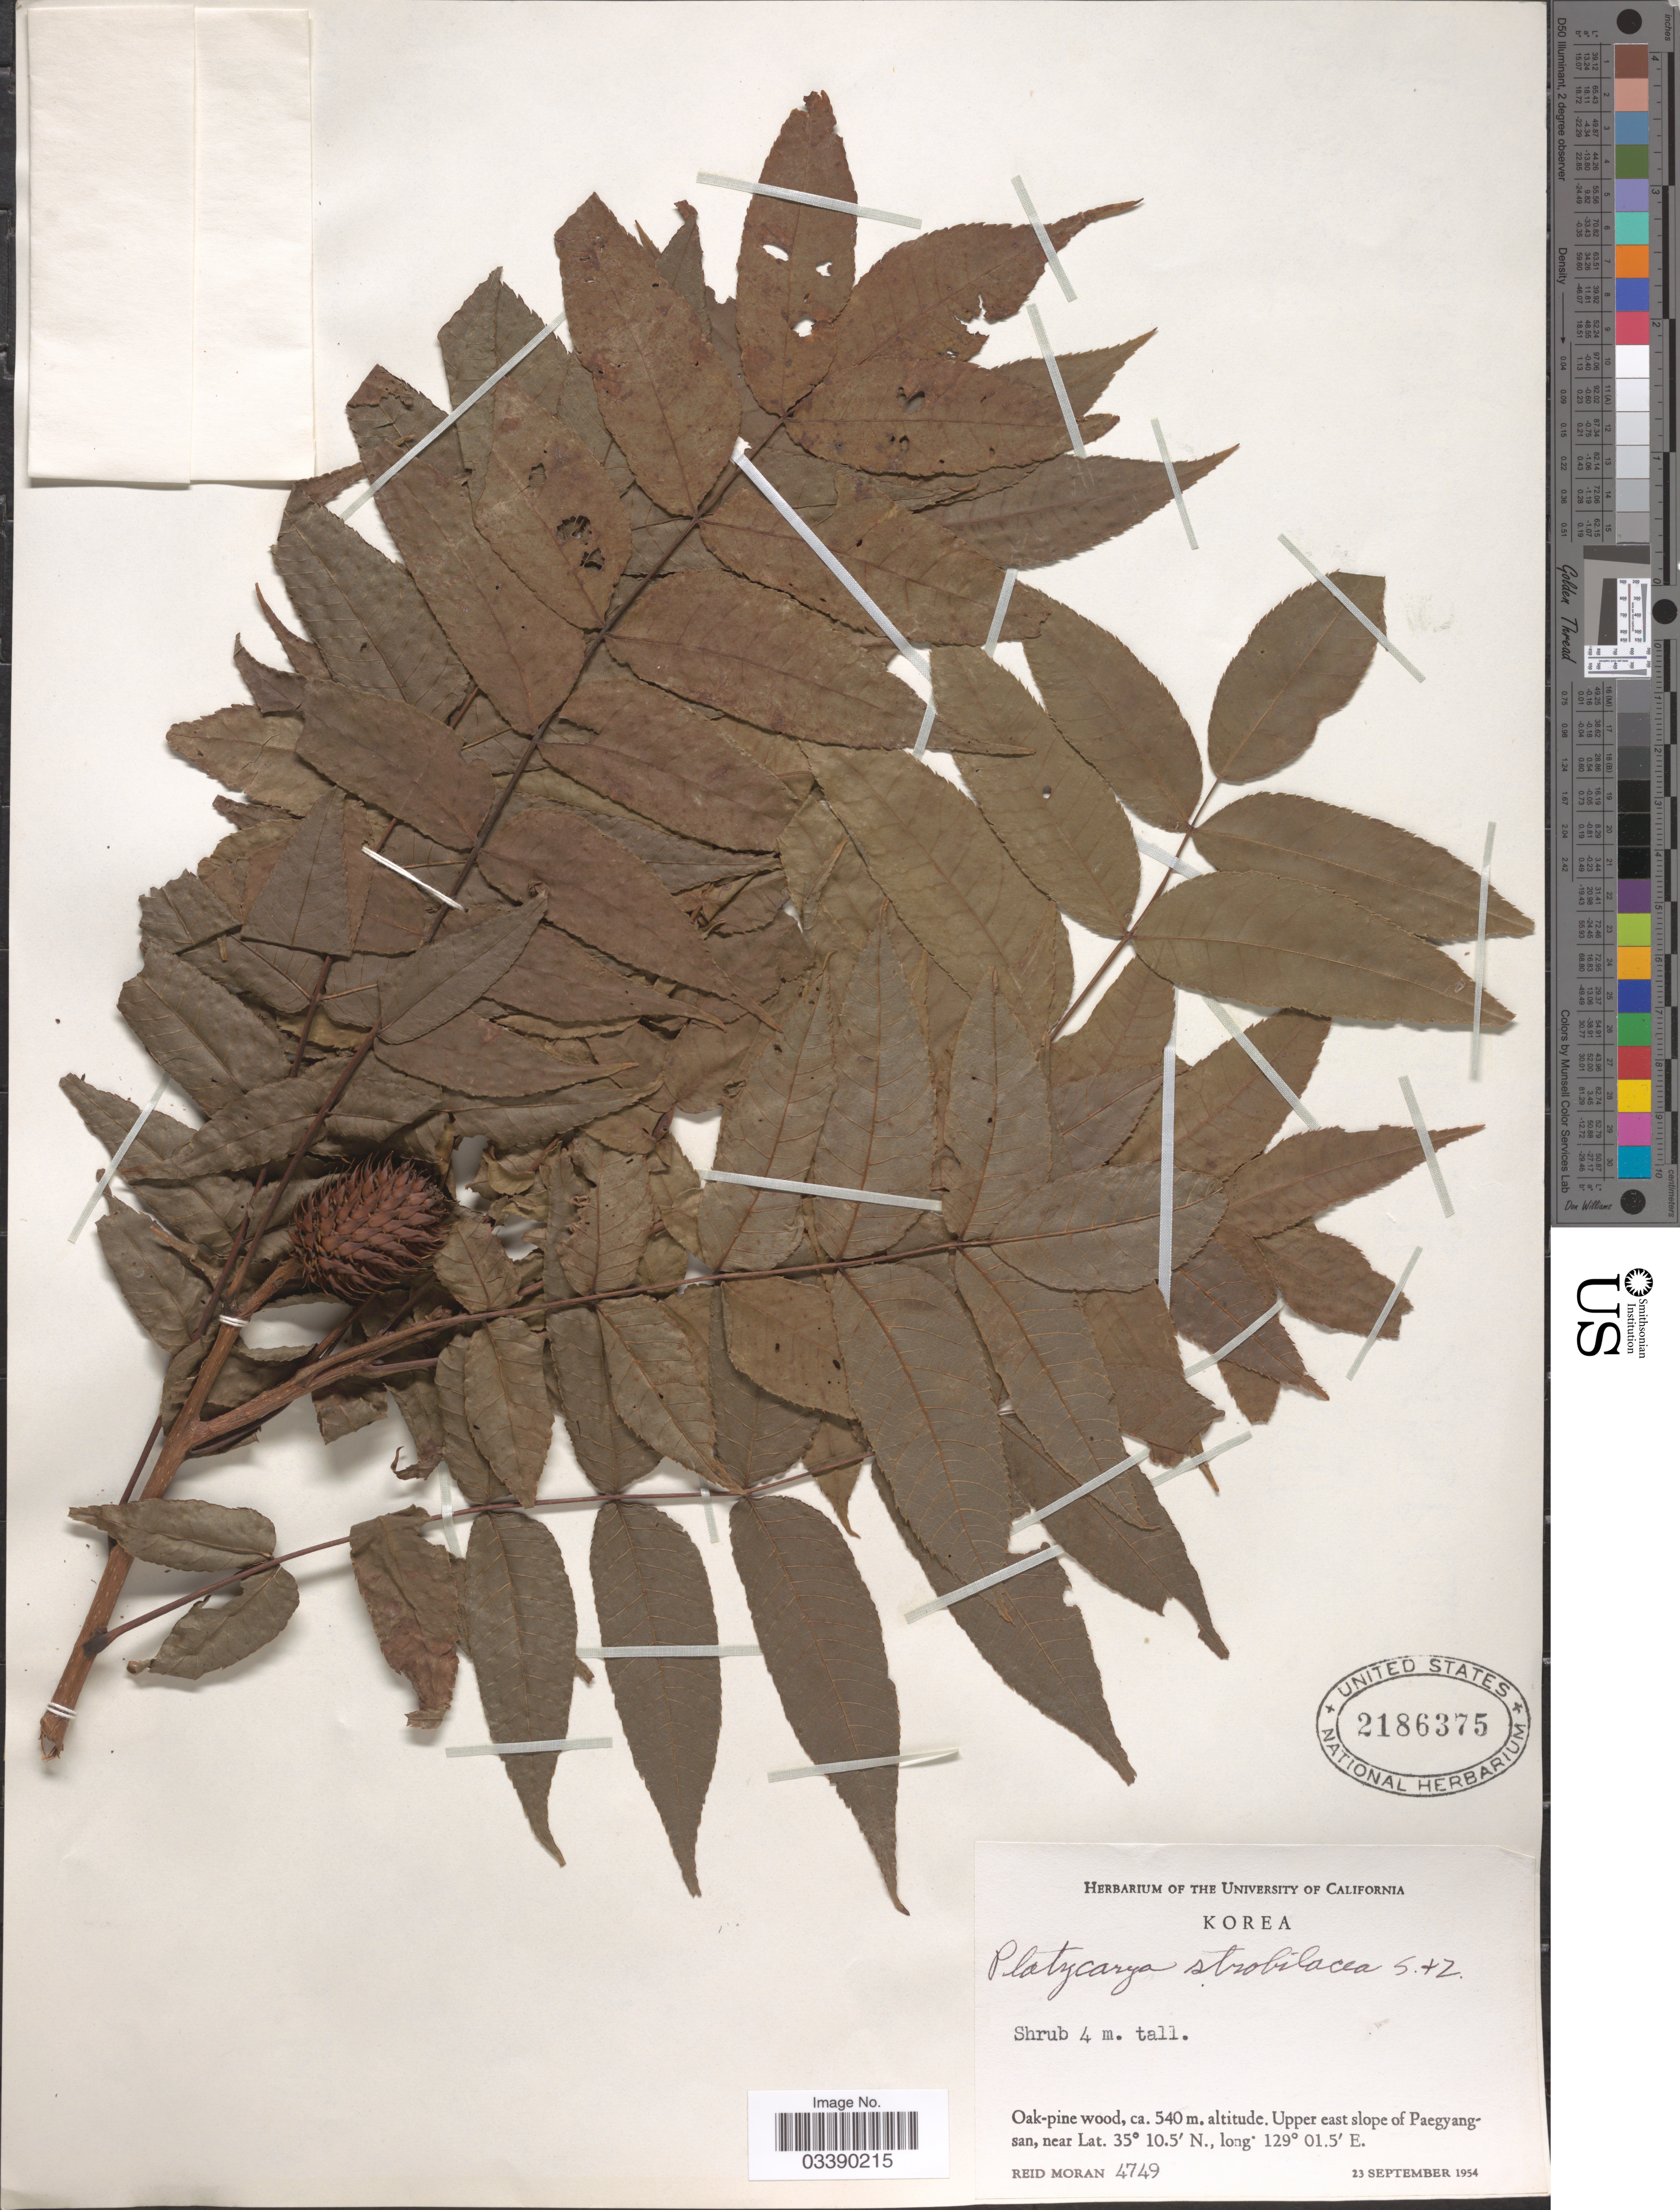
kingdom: Plantae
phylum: Tracheophyta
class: Magnoliopsida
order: Fagales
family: Juglandaceae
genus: Platycarya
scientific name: Platycarya strobilacea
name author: Siebold & Zucc.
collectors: R. Moran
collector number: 4749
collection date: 1954-09-23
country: South Korea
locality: Upper east slope of Paegyangsan.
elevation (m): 540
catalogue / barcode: US 2186375